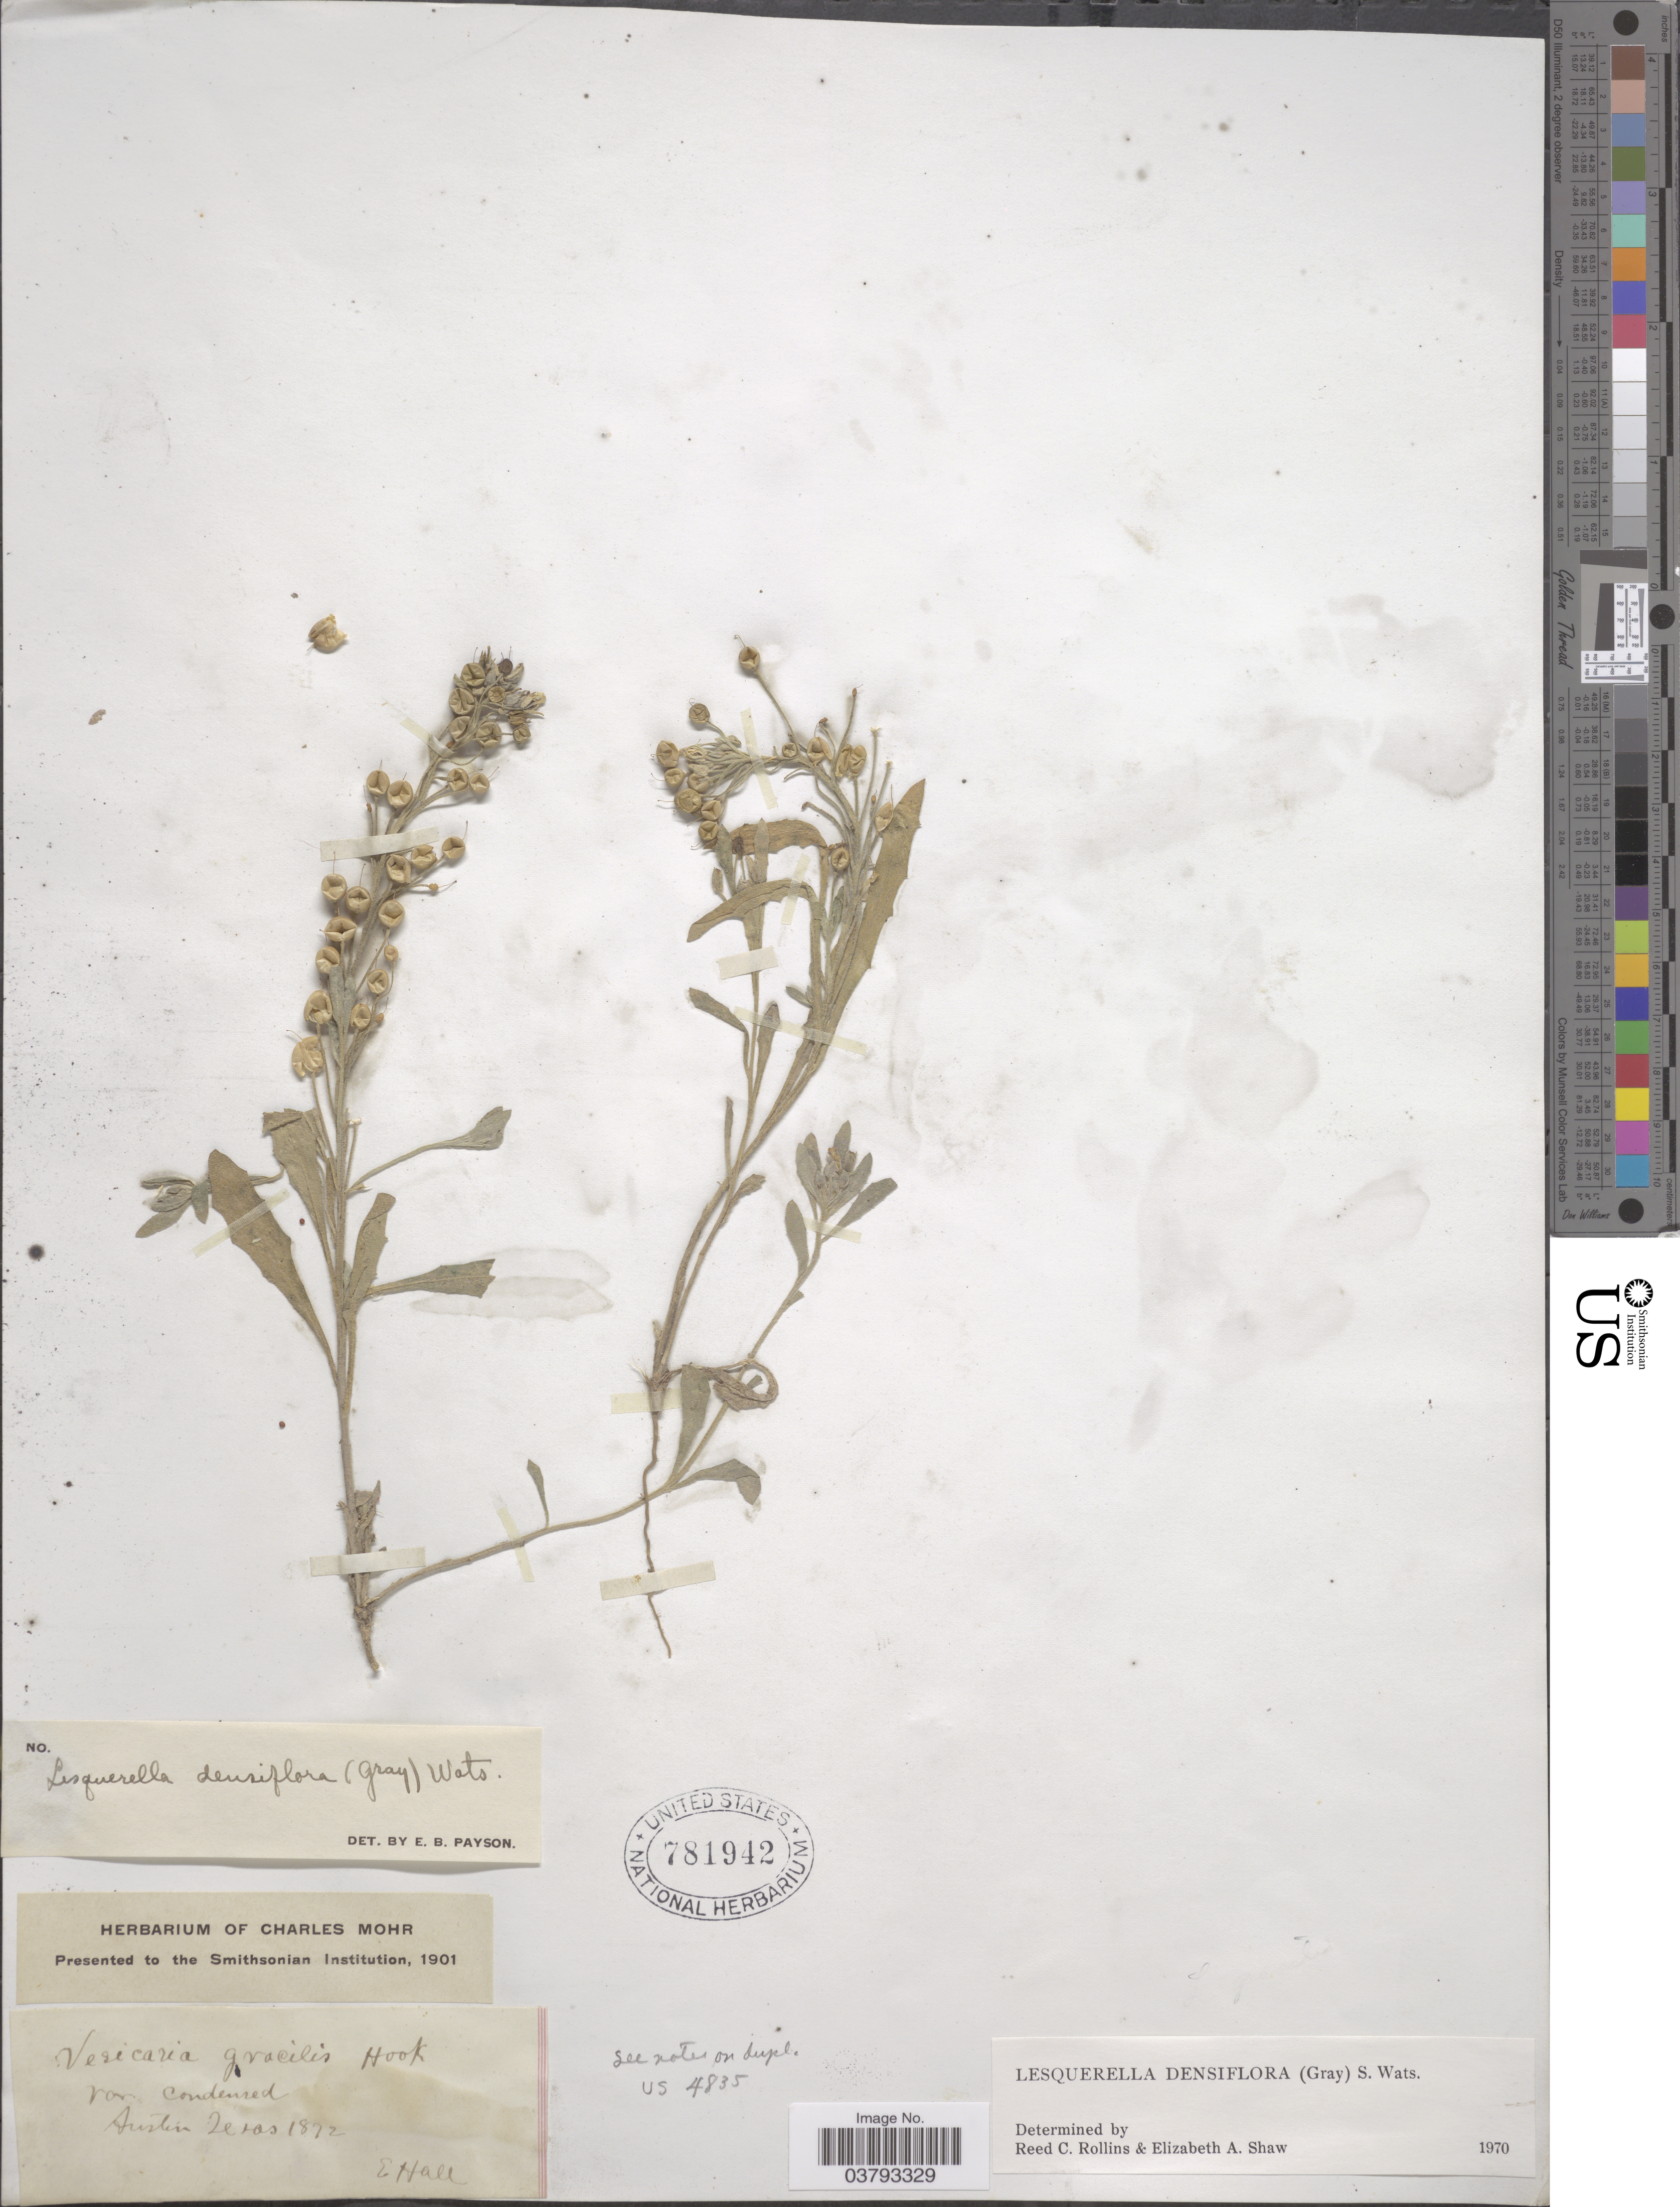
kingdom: Plantae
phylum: Tracheophyta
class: Magnoliopsida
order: Brassicales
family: Brassicaceae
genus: Lesquerella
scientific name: Lesquerella densiflora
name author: (A. Gray) S. Watson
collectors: E. Hall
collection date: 1872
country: United States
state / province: Texas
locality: Austin.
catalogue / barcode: US 781942